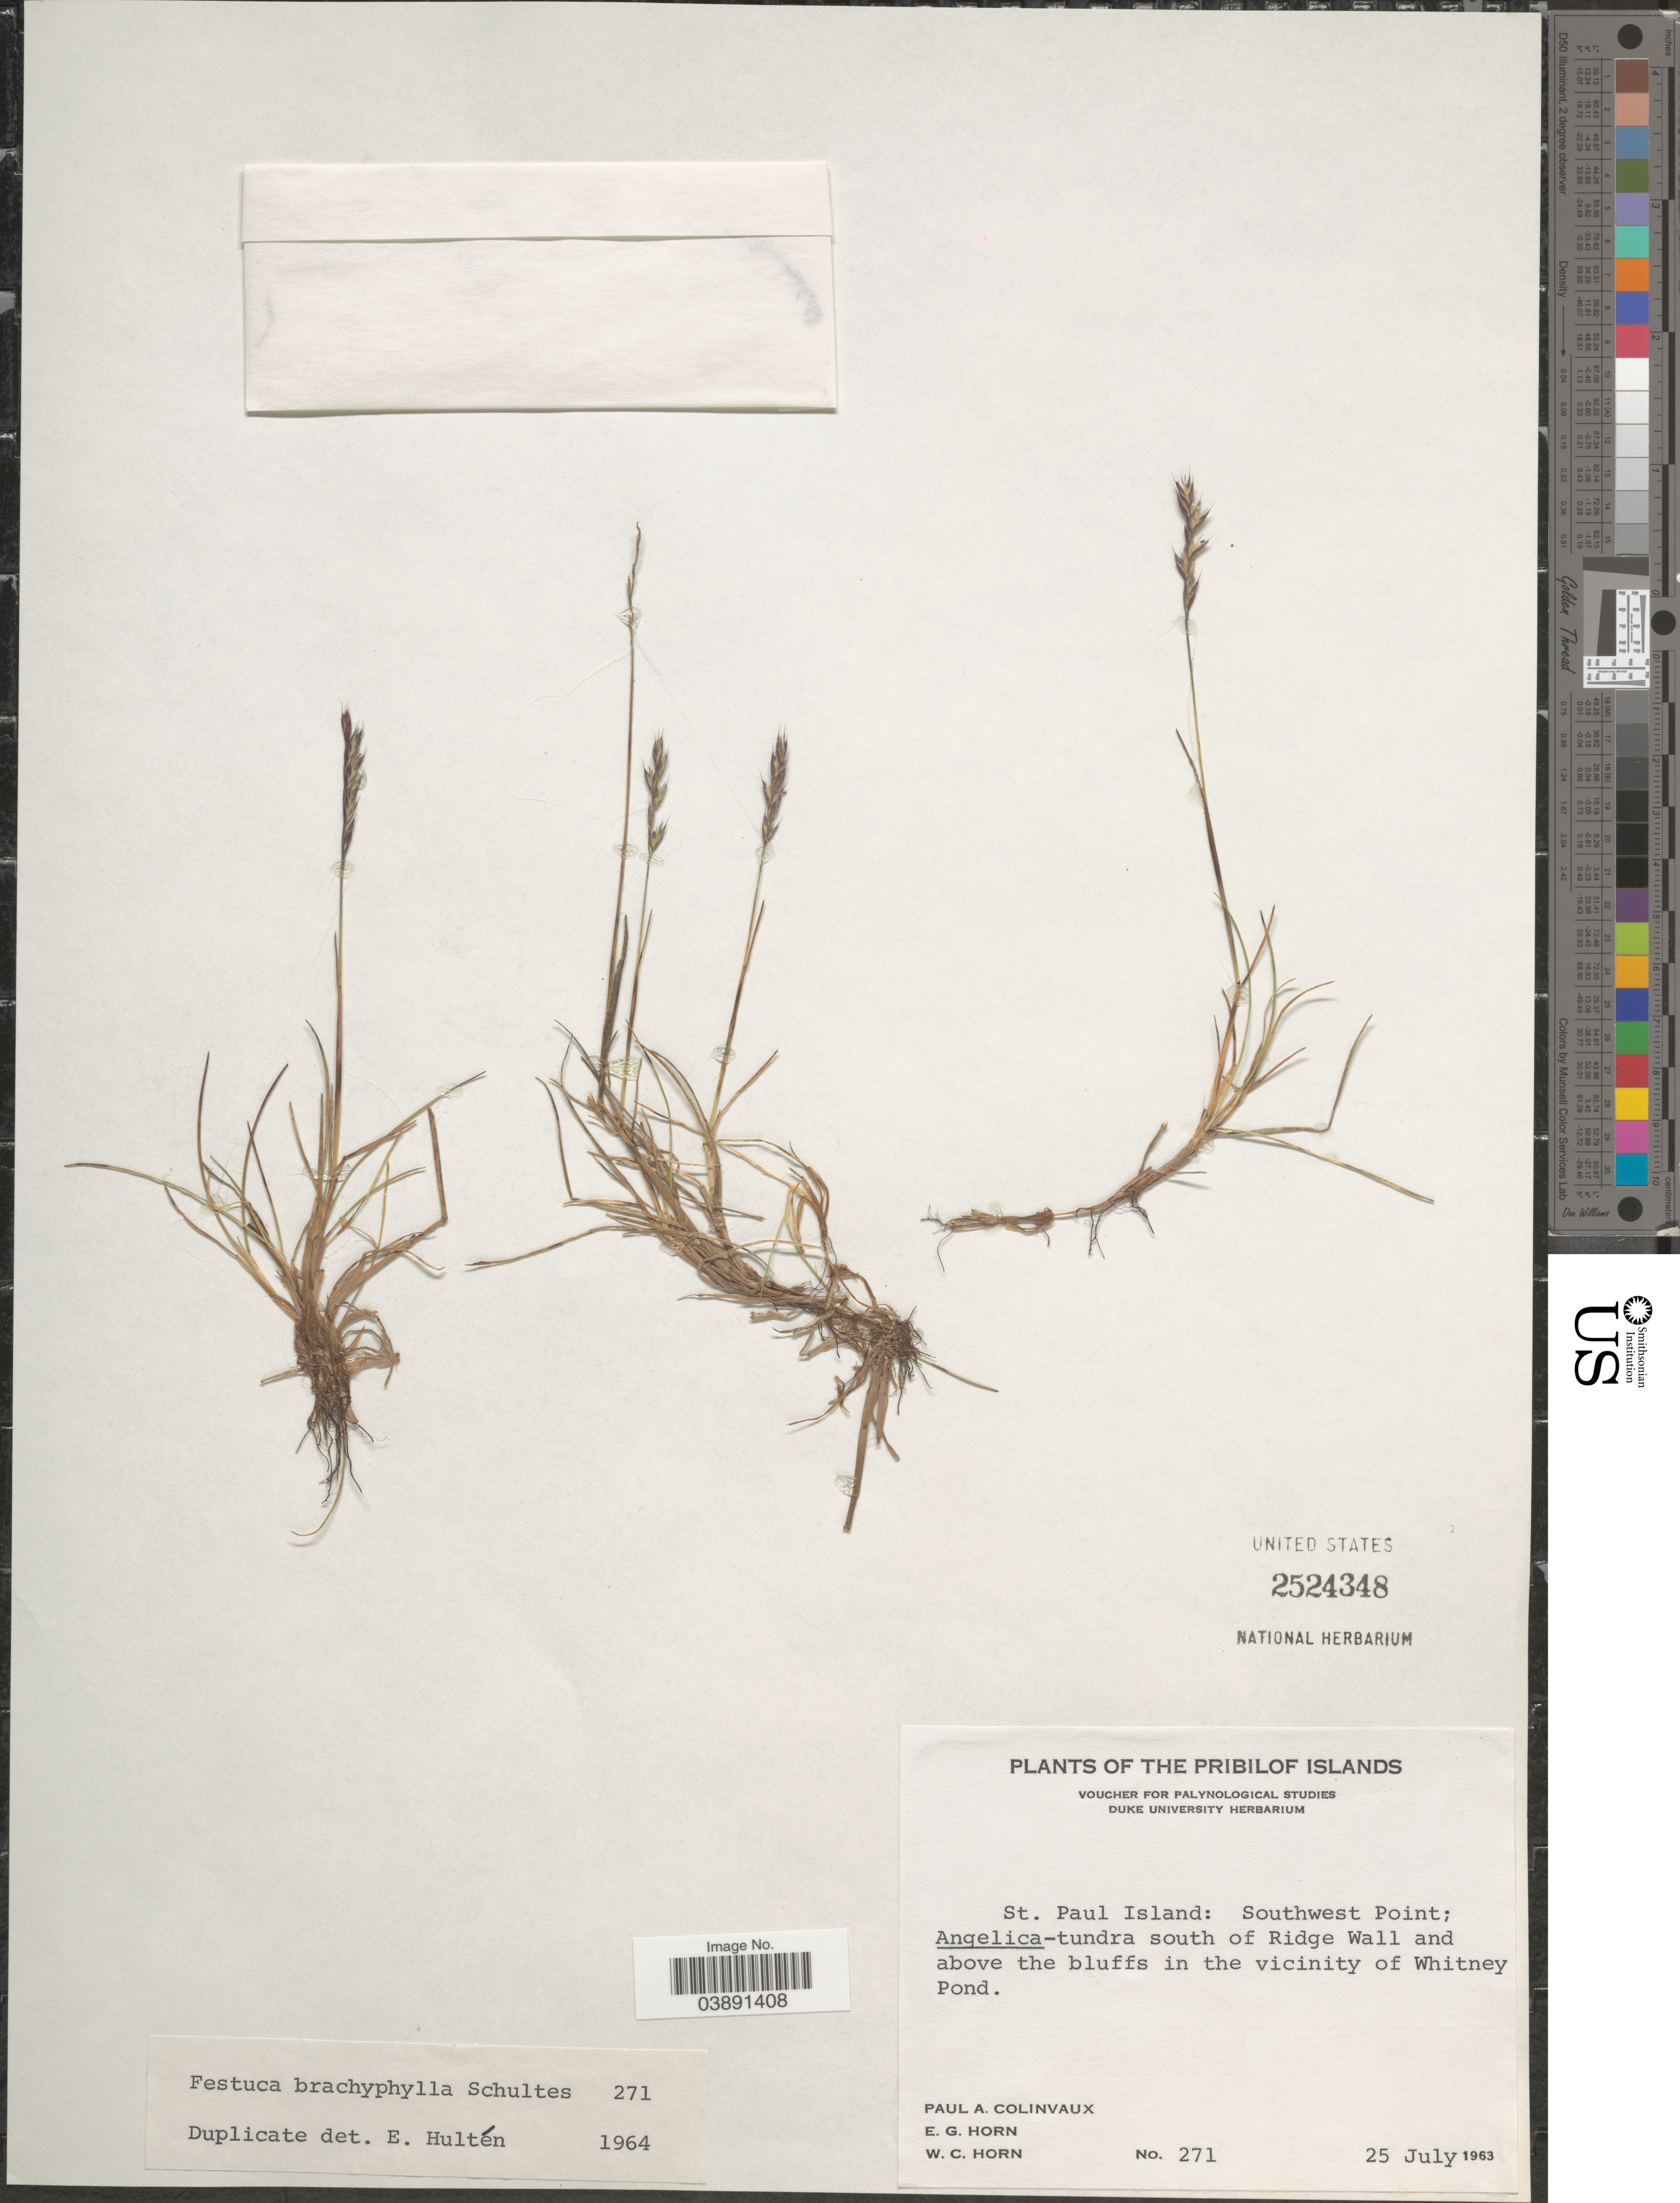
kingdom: Plantae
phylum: Tracheophyta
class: Liliopsida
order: Poales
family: Poaceae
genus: Festuca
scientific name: Festuca brachyphylla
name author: Schult. & Schult. f.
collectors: P. Colinvaux, E. Horn & W. Horn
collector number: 271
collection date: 1963-07-25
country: United States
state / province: Alaska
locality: The Pribilof Islands. St. Paul Island: Southwest Point; Angelica-tundra south of Ridge Wall and above the bluffs in the vicinity of Whitney Pond.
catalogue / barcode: US 2524348